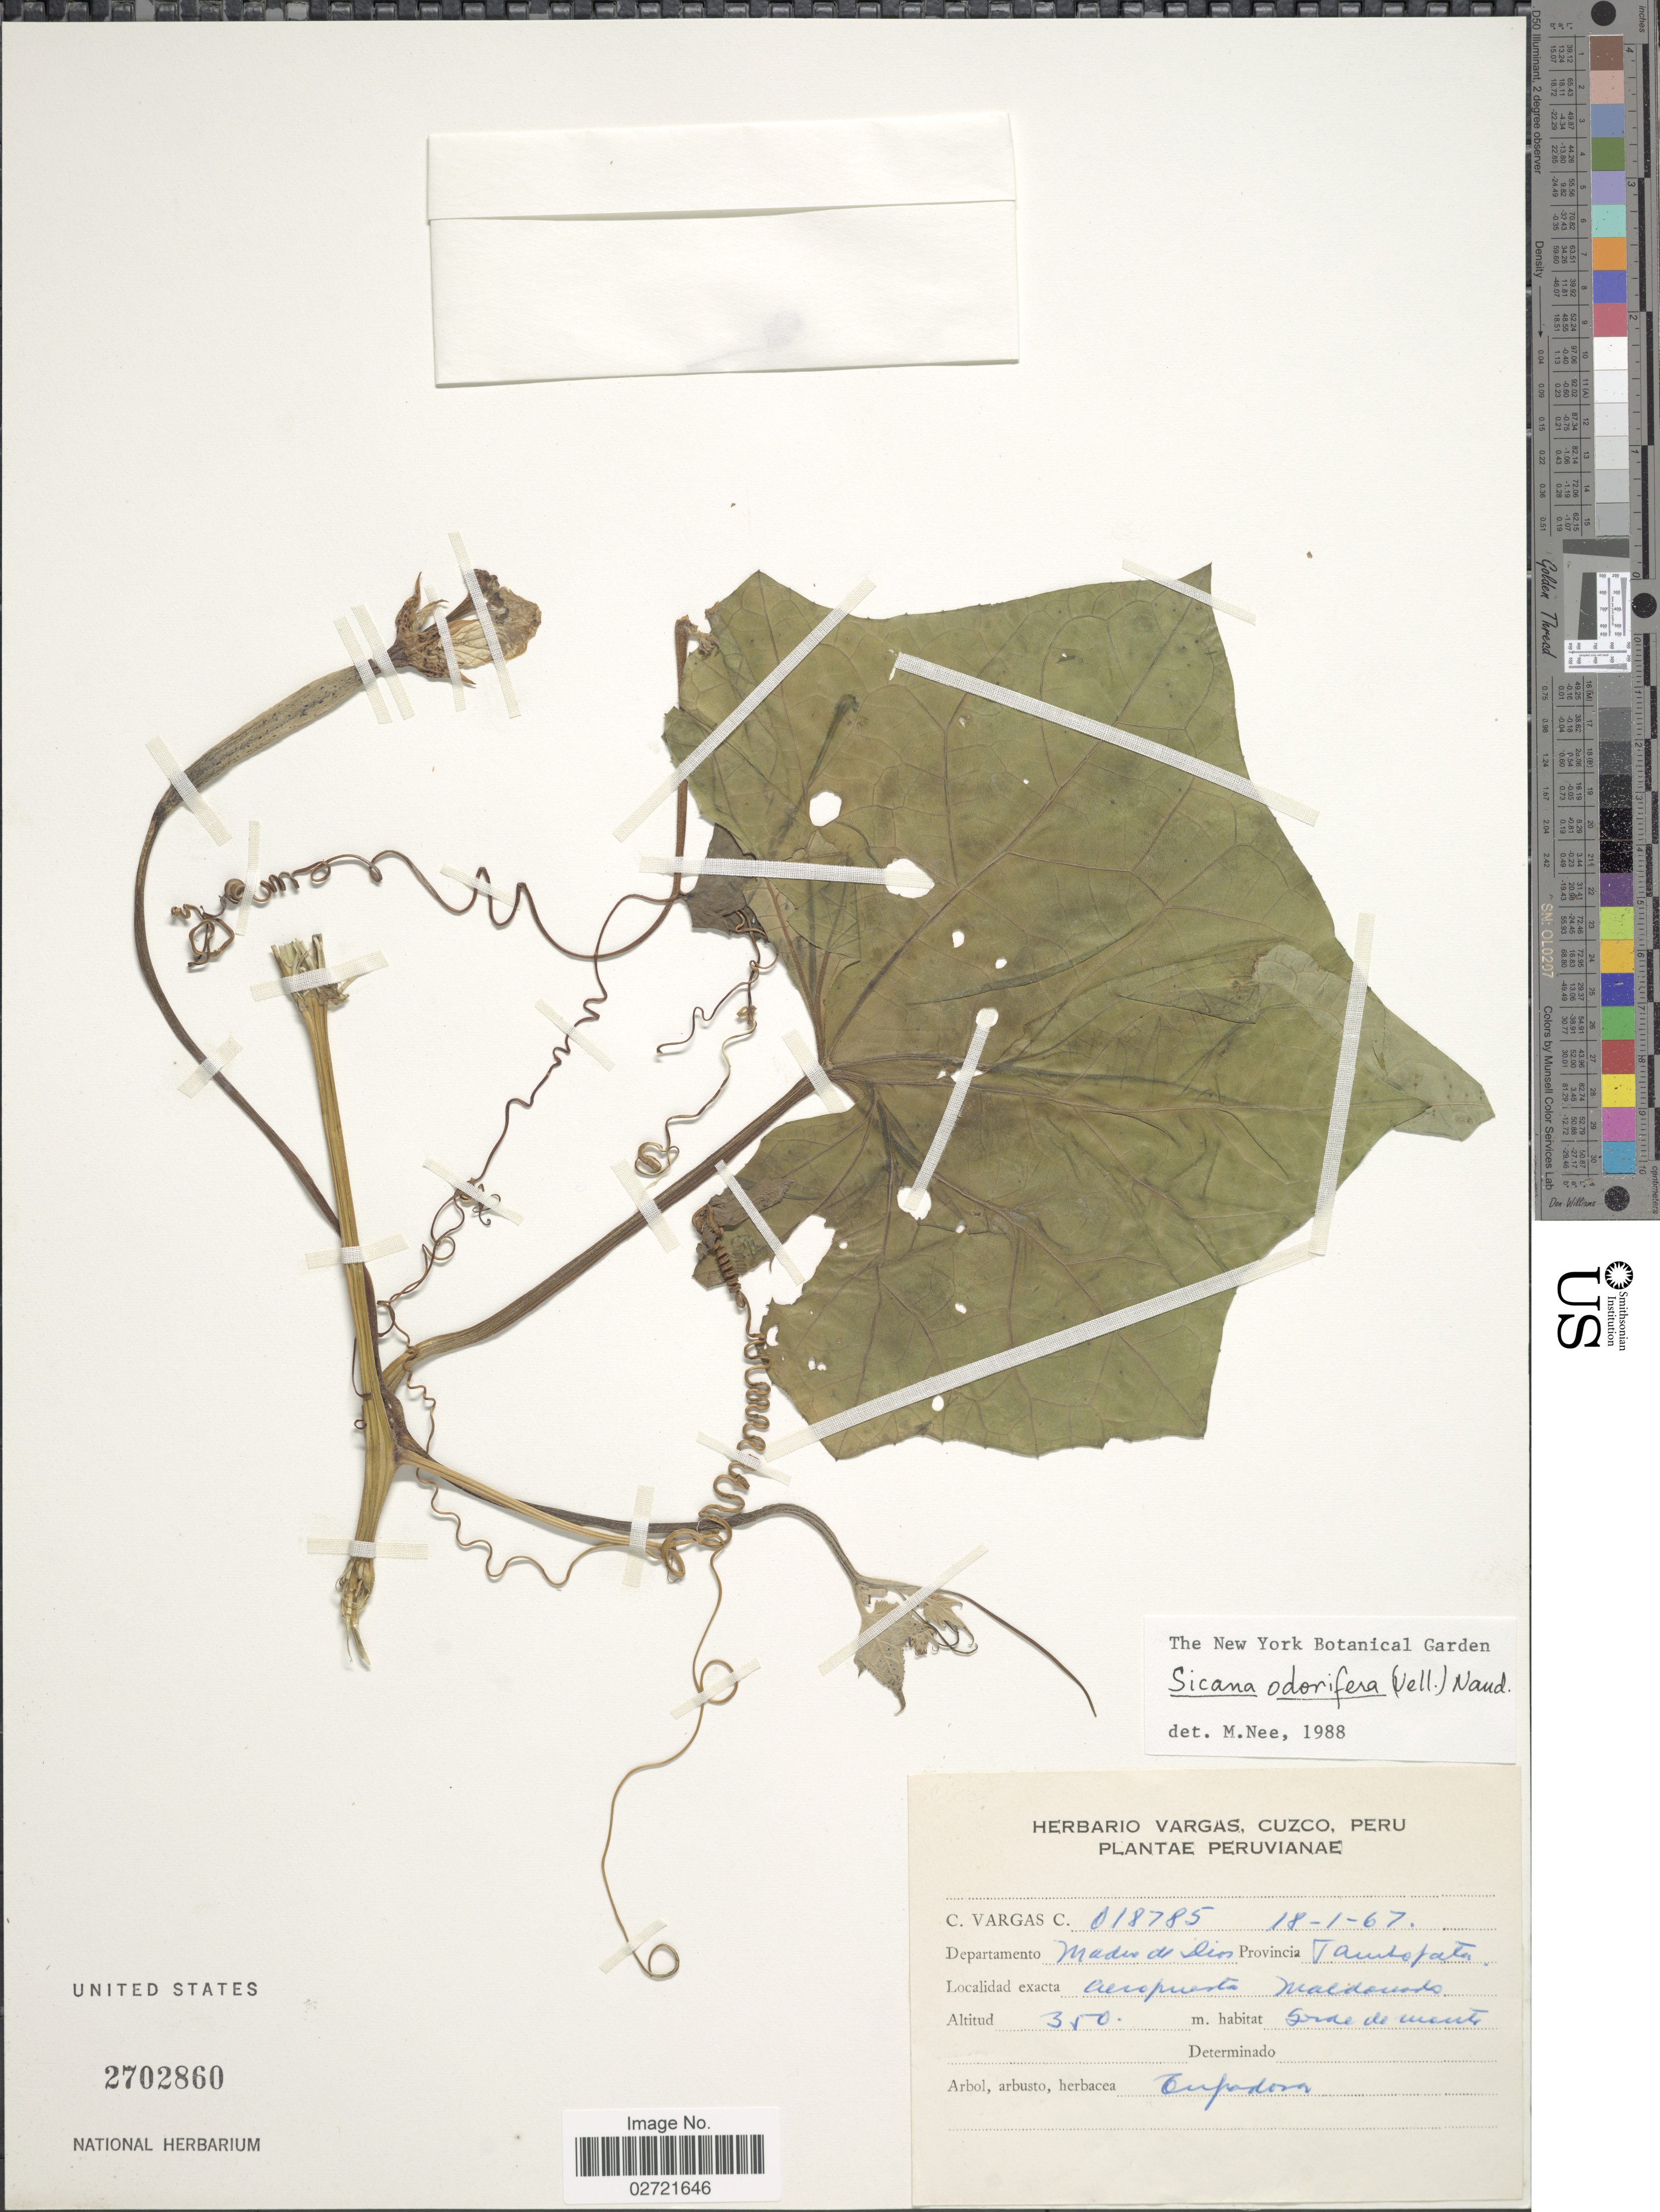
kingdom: Plantae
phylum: Tracheophyta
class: Magnoliopsida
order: Cucurbitales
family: Cucurbitaceae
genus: Sicana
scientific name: Sicana odorifera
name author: (Vell.) Naudin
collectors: C. Vargas Calderón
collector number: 018785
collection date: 1967-01-18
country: Peru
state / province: Madre de Dios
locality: Departamento Madre de Dios, Provincia Tambopata, aeropuerto Maldonado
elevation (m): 350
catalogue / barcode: US 2702860